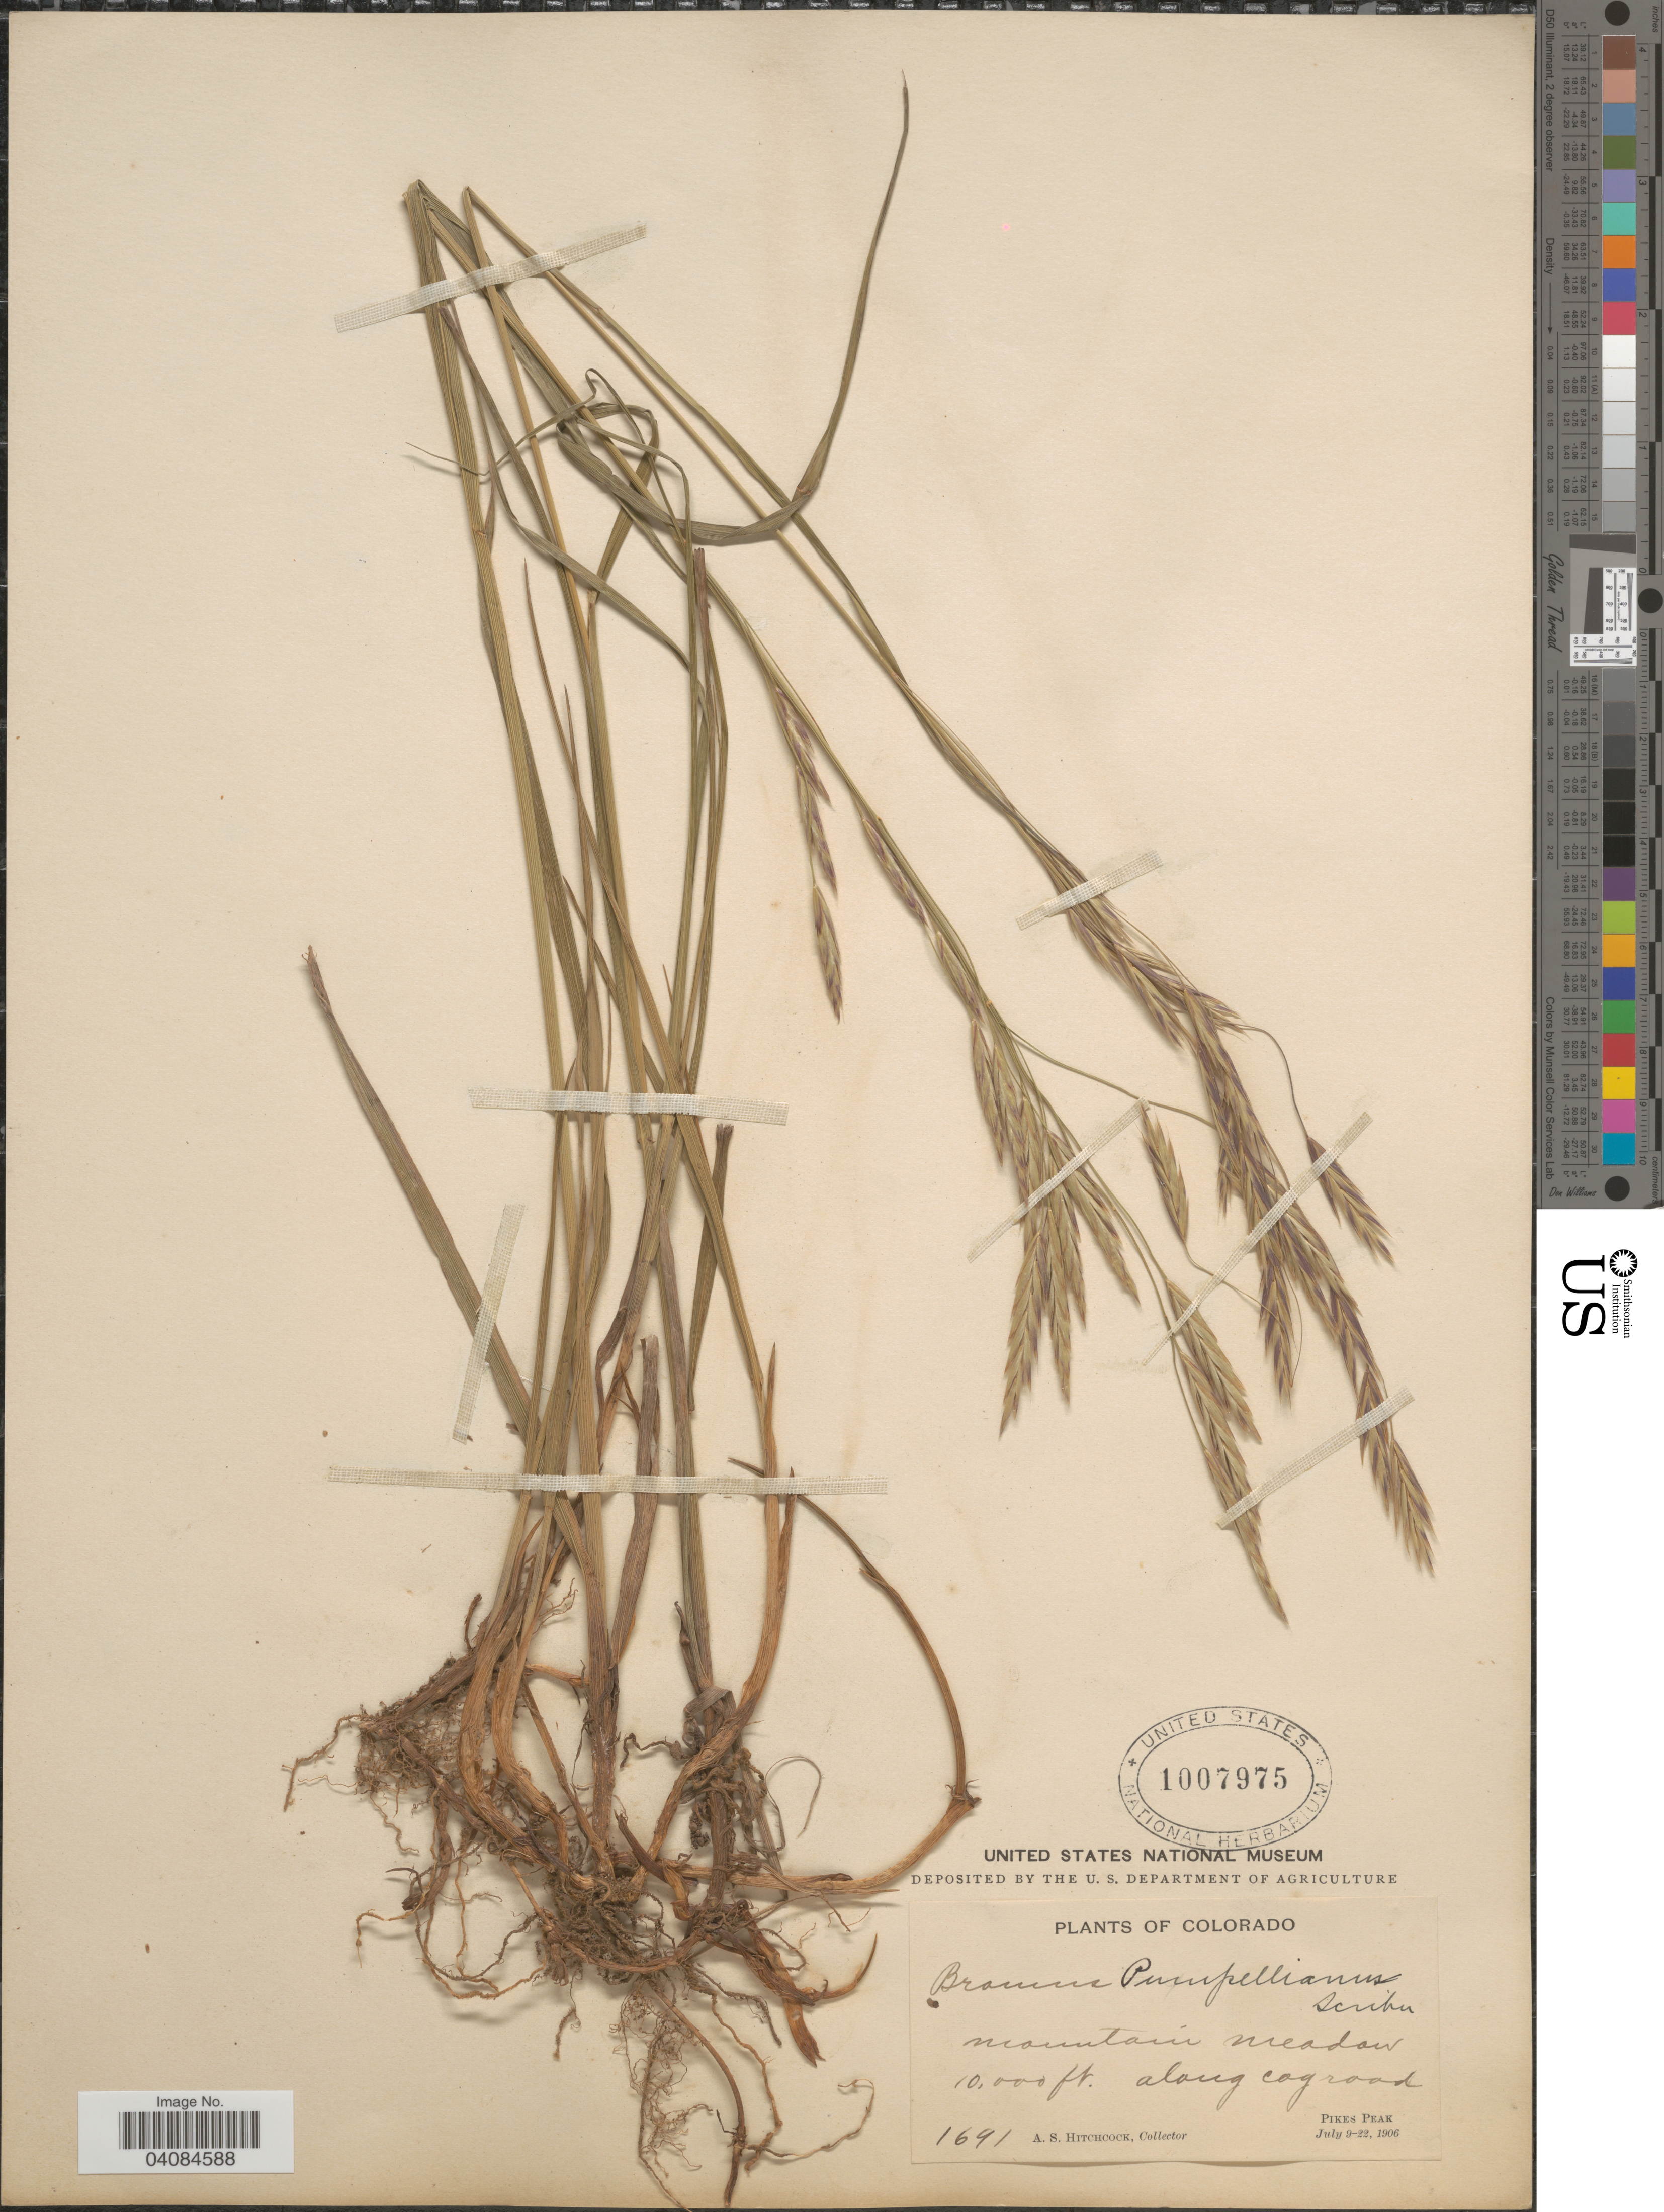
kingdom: Plantae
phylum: Tracheophyta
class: Liliopsida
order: Poales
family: Poaceae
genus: Bromus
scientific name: Bromus pumpellianus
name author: Scribn.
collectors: A. S. Hitchcock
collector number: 1691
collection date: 1906-07-09/1906-07-22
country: United States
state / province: Colorado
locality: Mountain meadow. Along cog road. Pikes Peak.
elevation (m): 3048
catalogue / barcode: US 1007975